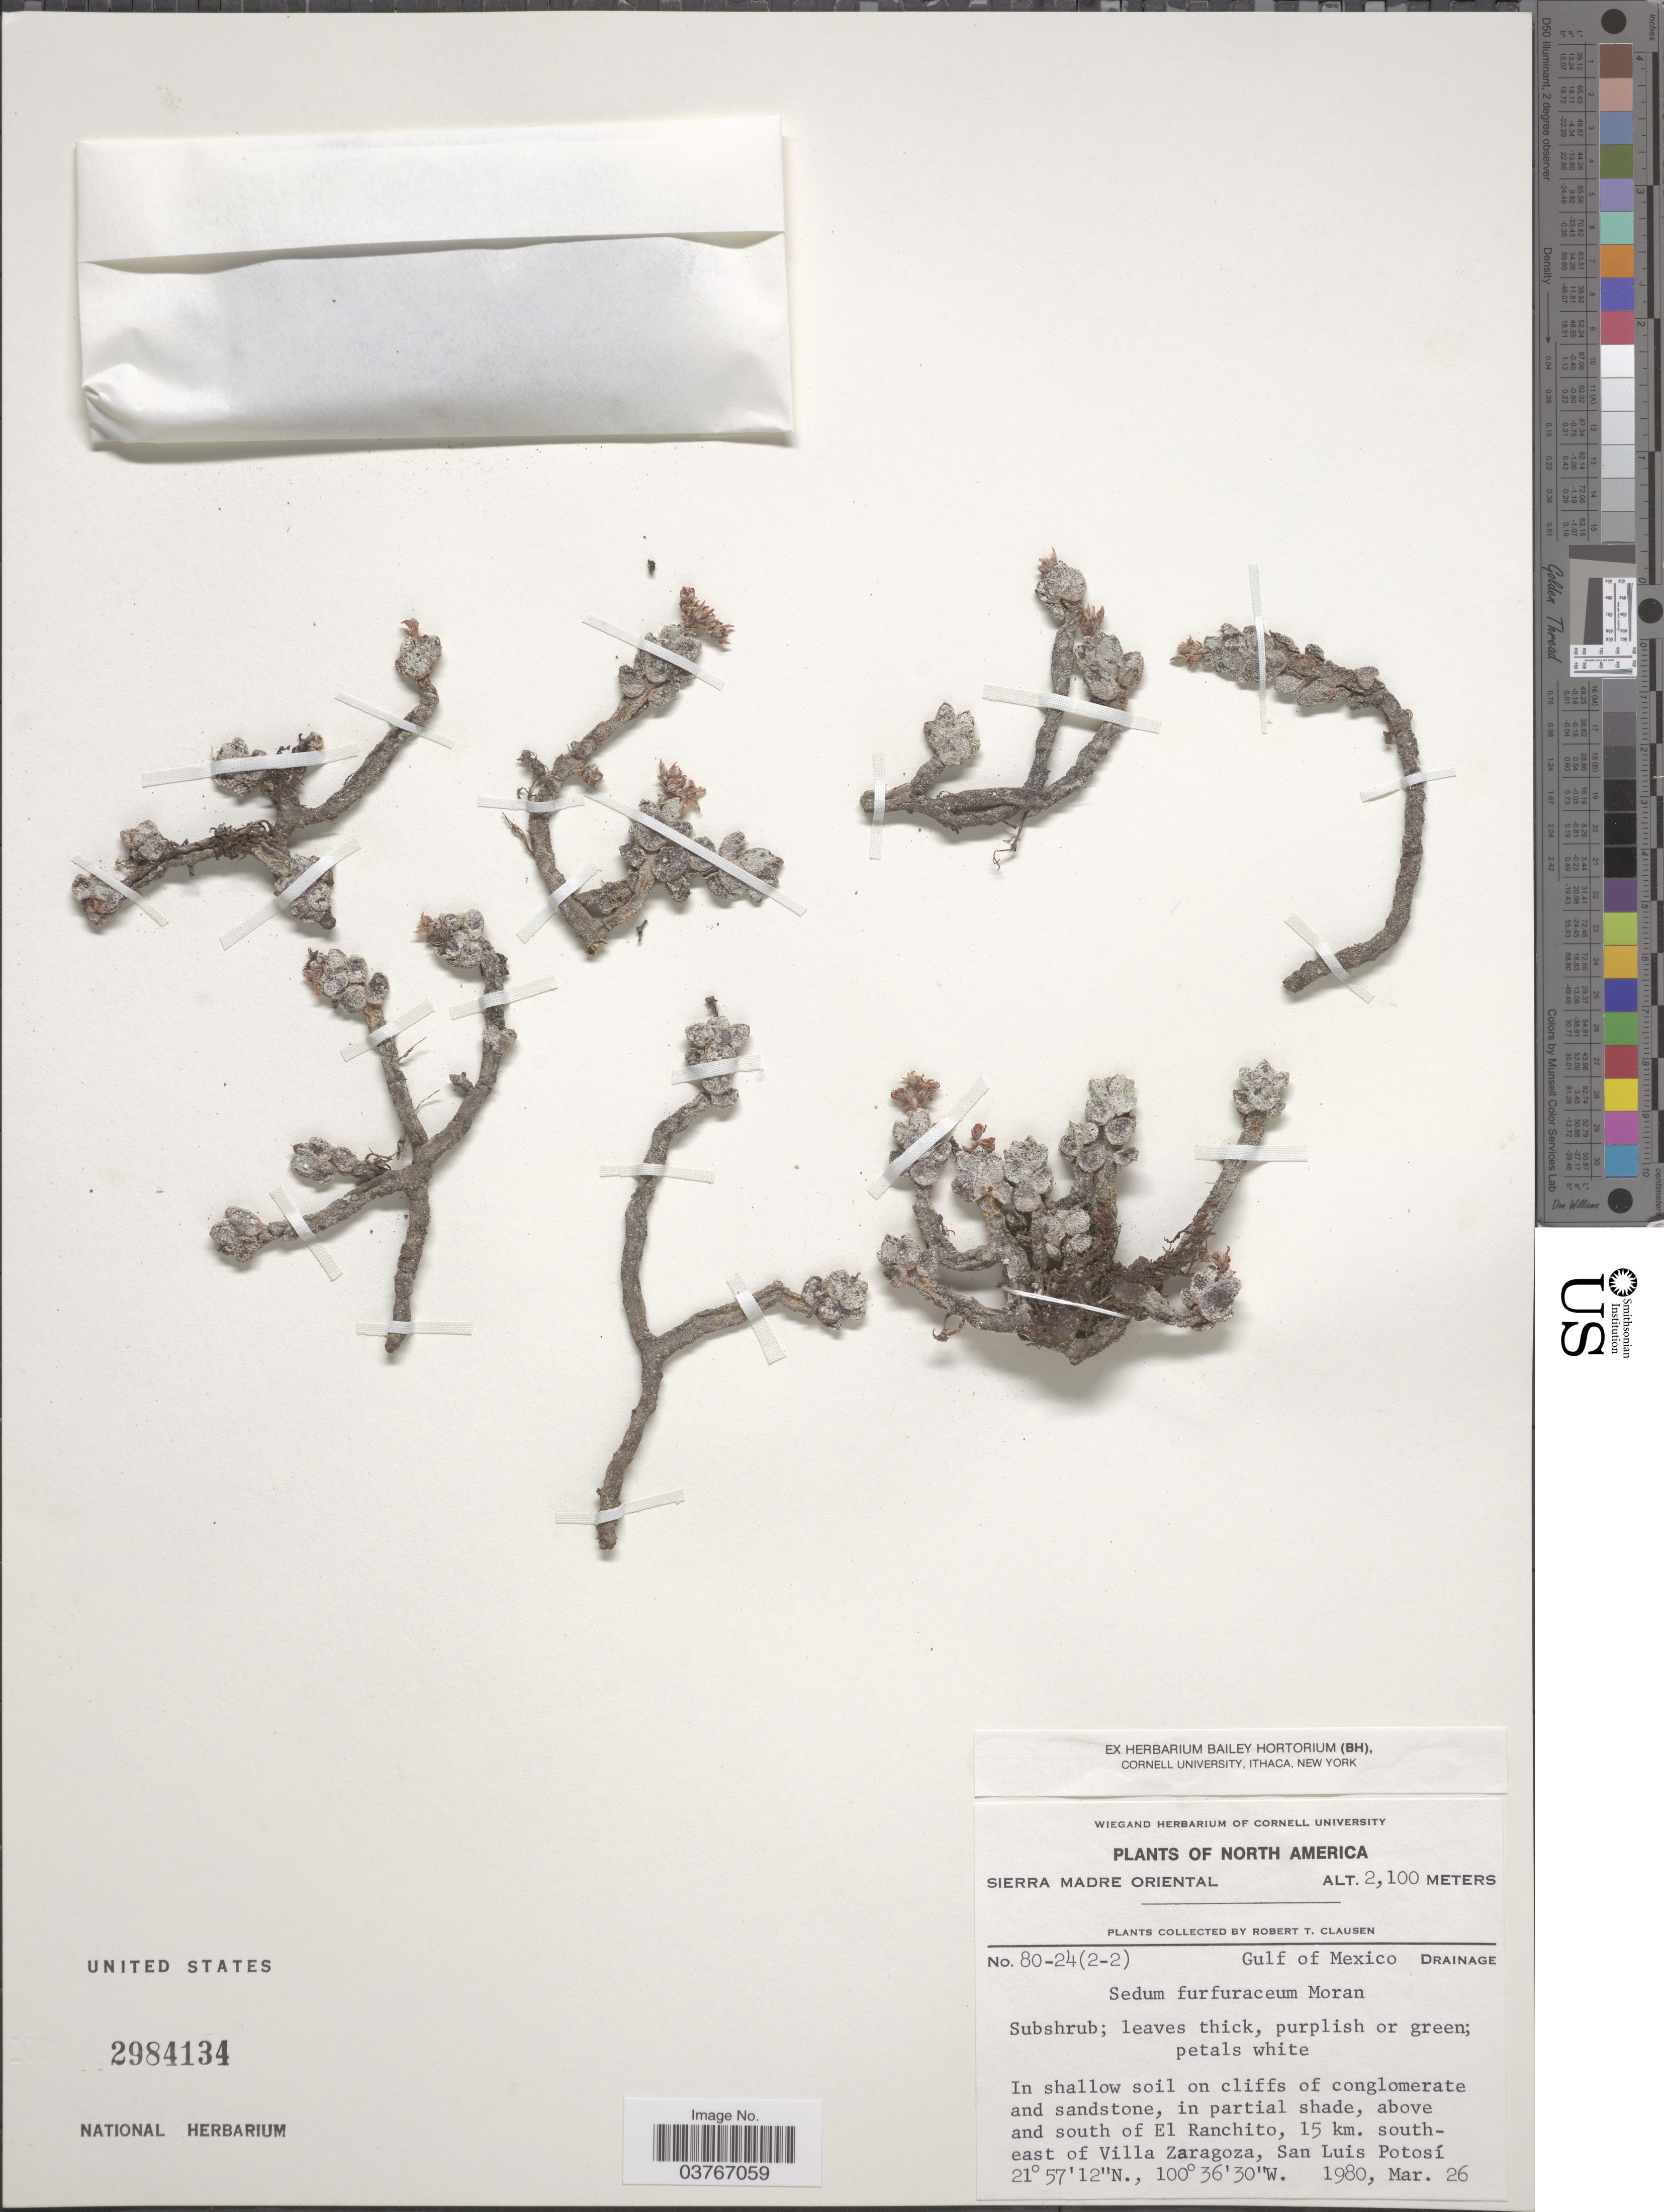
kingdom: Plantae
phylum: Tracheophyta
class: Magnoliopsida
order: Saxifragales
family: Crassulaceae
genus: Sedum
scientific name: Sedum furfuraceum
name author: Moran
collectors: R. T. Clausen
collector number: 80-24(2-2)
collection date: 1980-03-26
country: Mexico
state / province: San Luis Potosí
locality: Sierra Madre Oriental. Gulf of Mexico Drainage. In partial shade, above and south of El Ranchito, 15 km. southeast of Villa Zaragoza.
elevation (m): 2100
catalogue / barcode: US 2984134